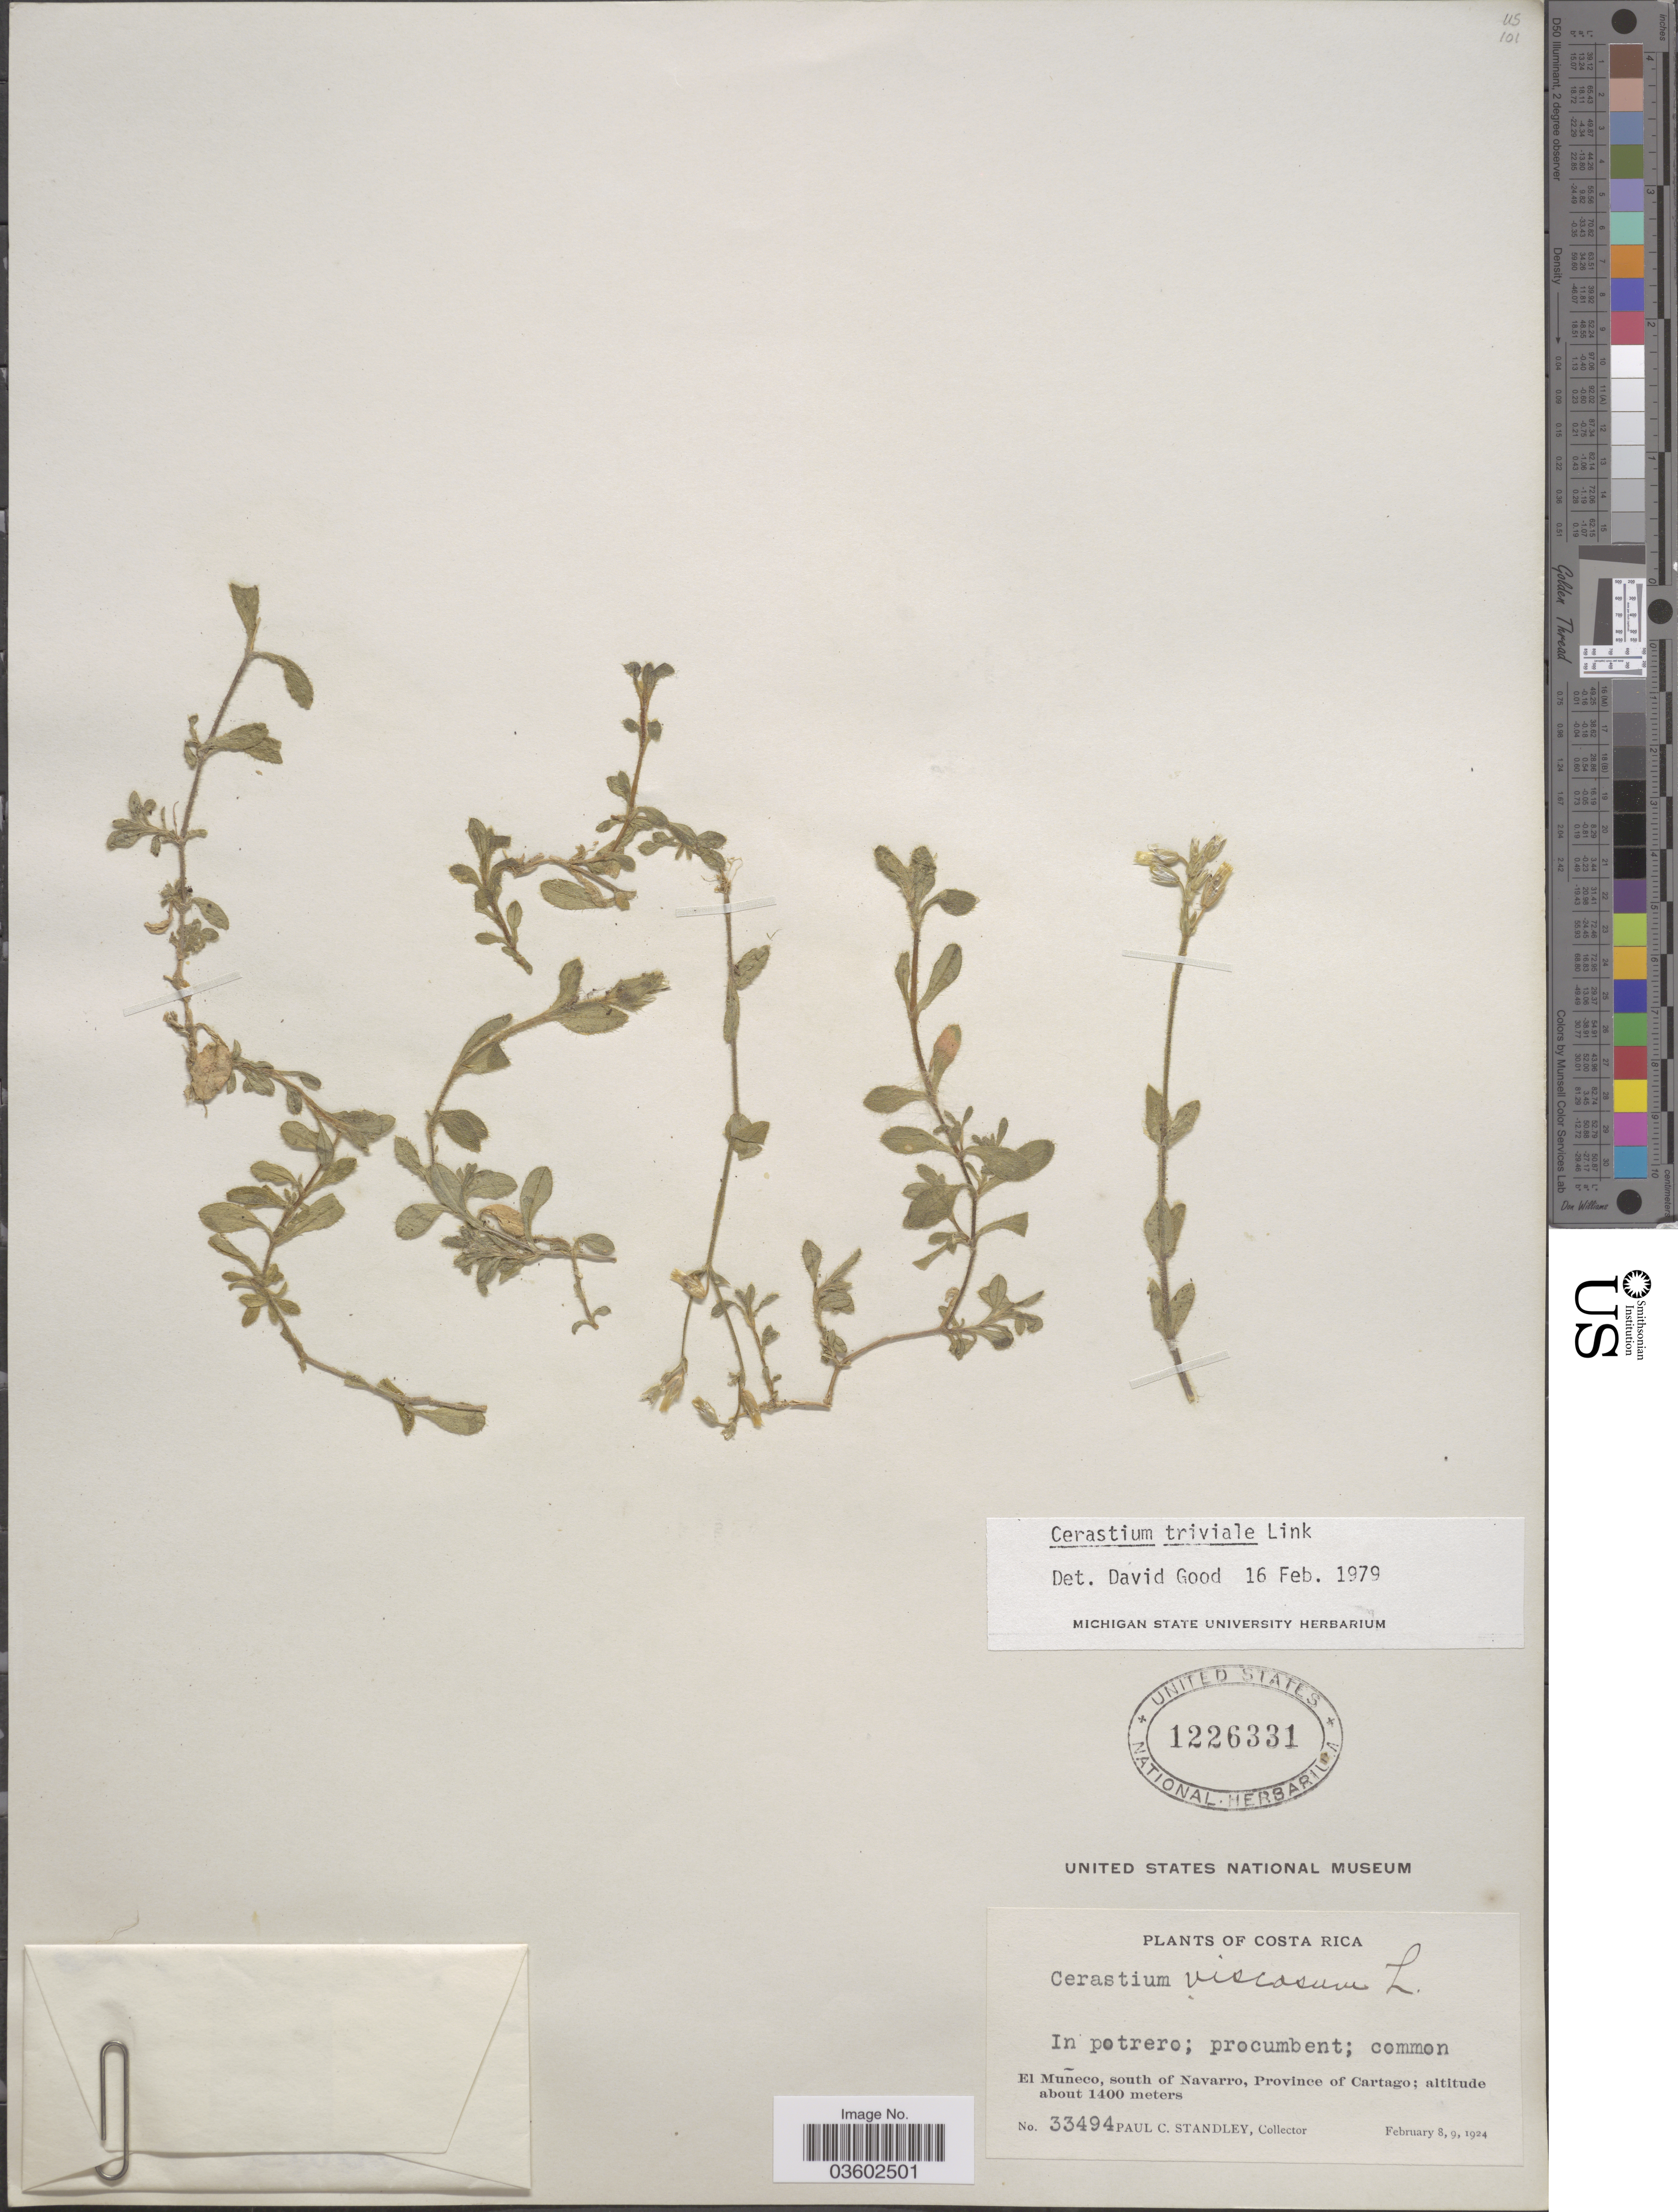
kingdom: Plantae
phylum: Tracheophyta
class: Magnoliopsida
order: Caryophyllales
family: Caryophyllaceae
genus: Cerastium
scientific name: Cerastium triviale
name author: Link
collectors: P. C. Standley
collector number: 33494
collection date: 1924-02-08/1924-02-09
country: Costa Rica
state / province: Cartago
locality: El Muñeco, south of Navarro.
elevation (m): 1400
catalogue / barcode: US 1226331